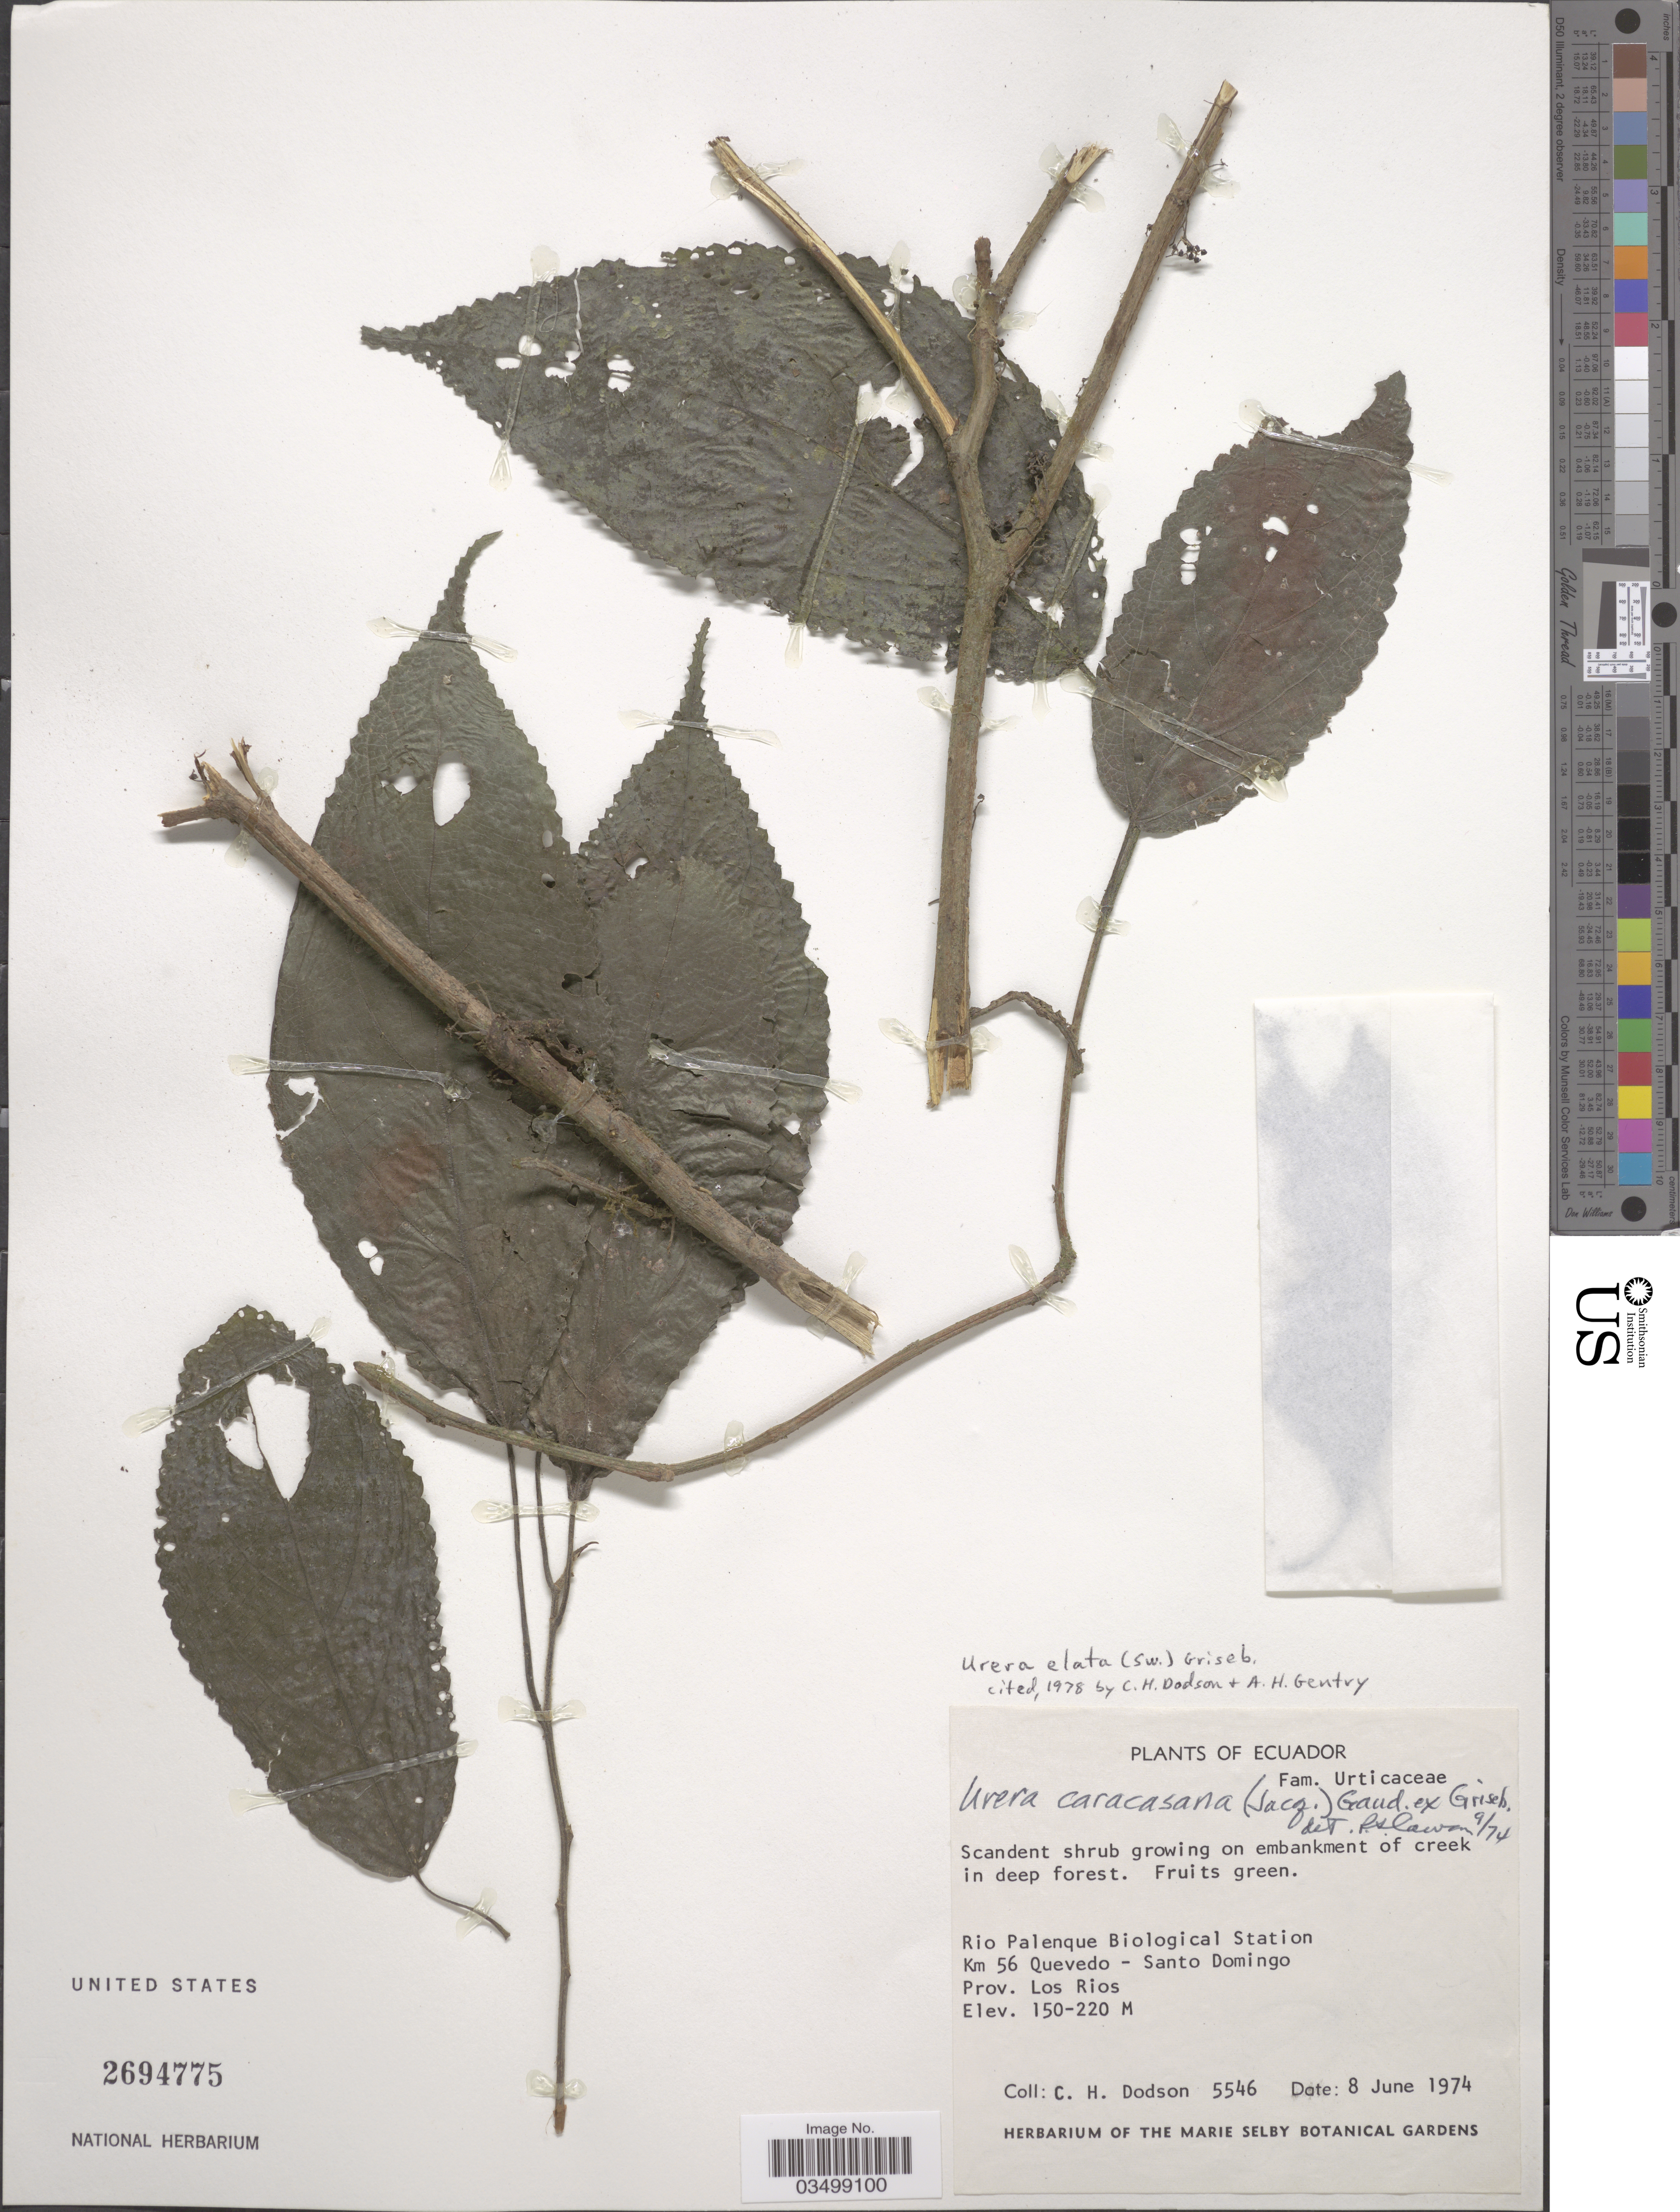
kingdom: Plantae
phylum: Tracheophyta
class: Magnoliopsida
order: Rosales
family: Urticaceae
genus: Urera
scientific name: Urera elata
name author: (Sw.) Griseb.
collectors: C. H. Dodson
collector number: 5546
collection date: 1974-06-08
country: Ecuador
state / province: Los Ríos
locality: Rio Palenque Biological Station. Km 56 Quevedo - Santo Domingo.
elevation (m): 150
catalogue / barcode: US 2694775